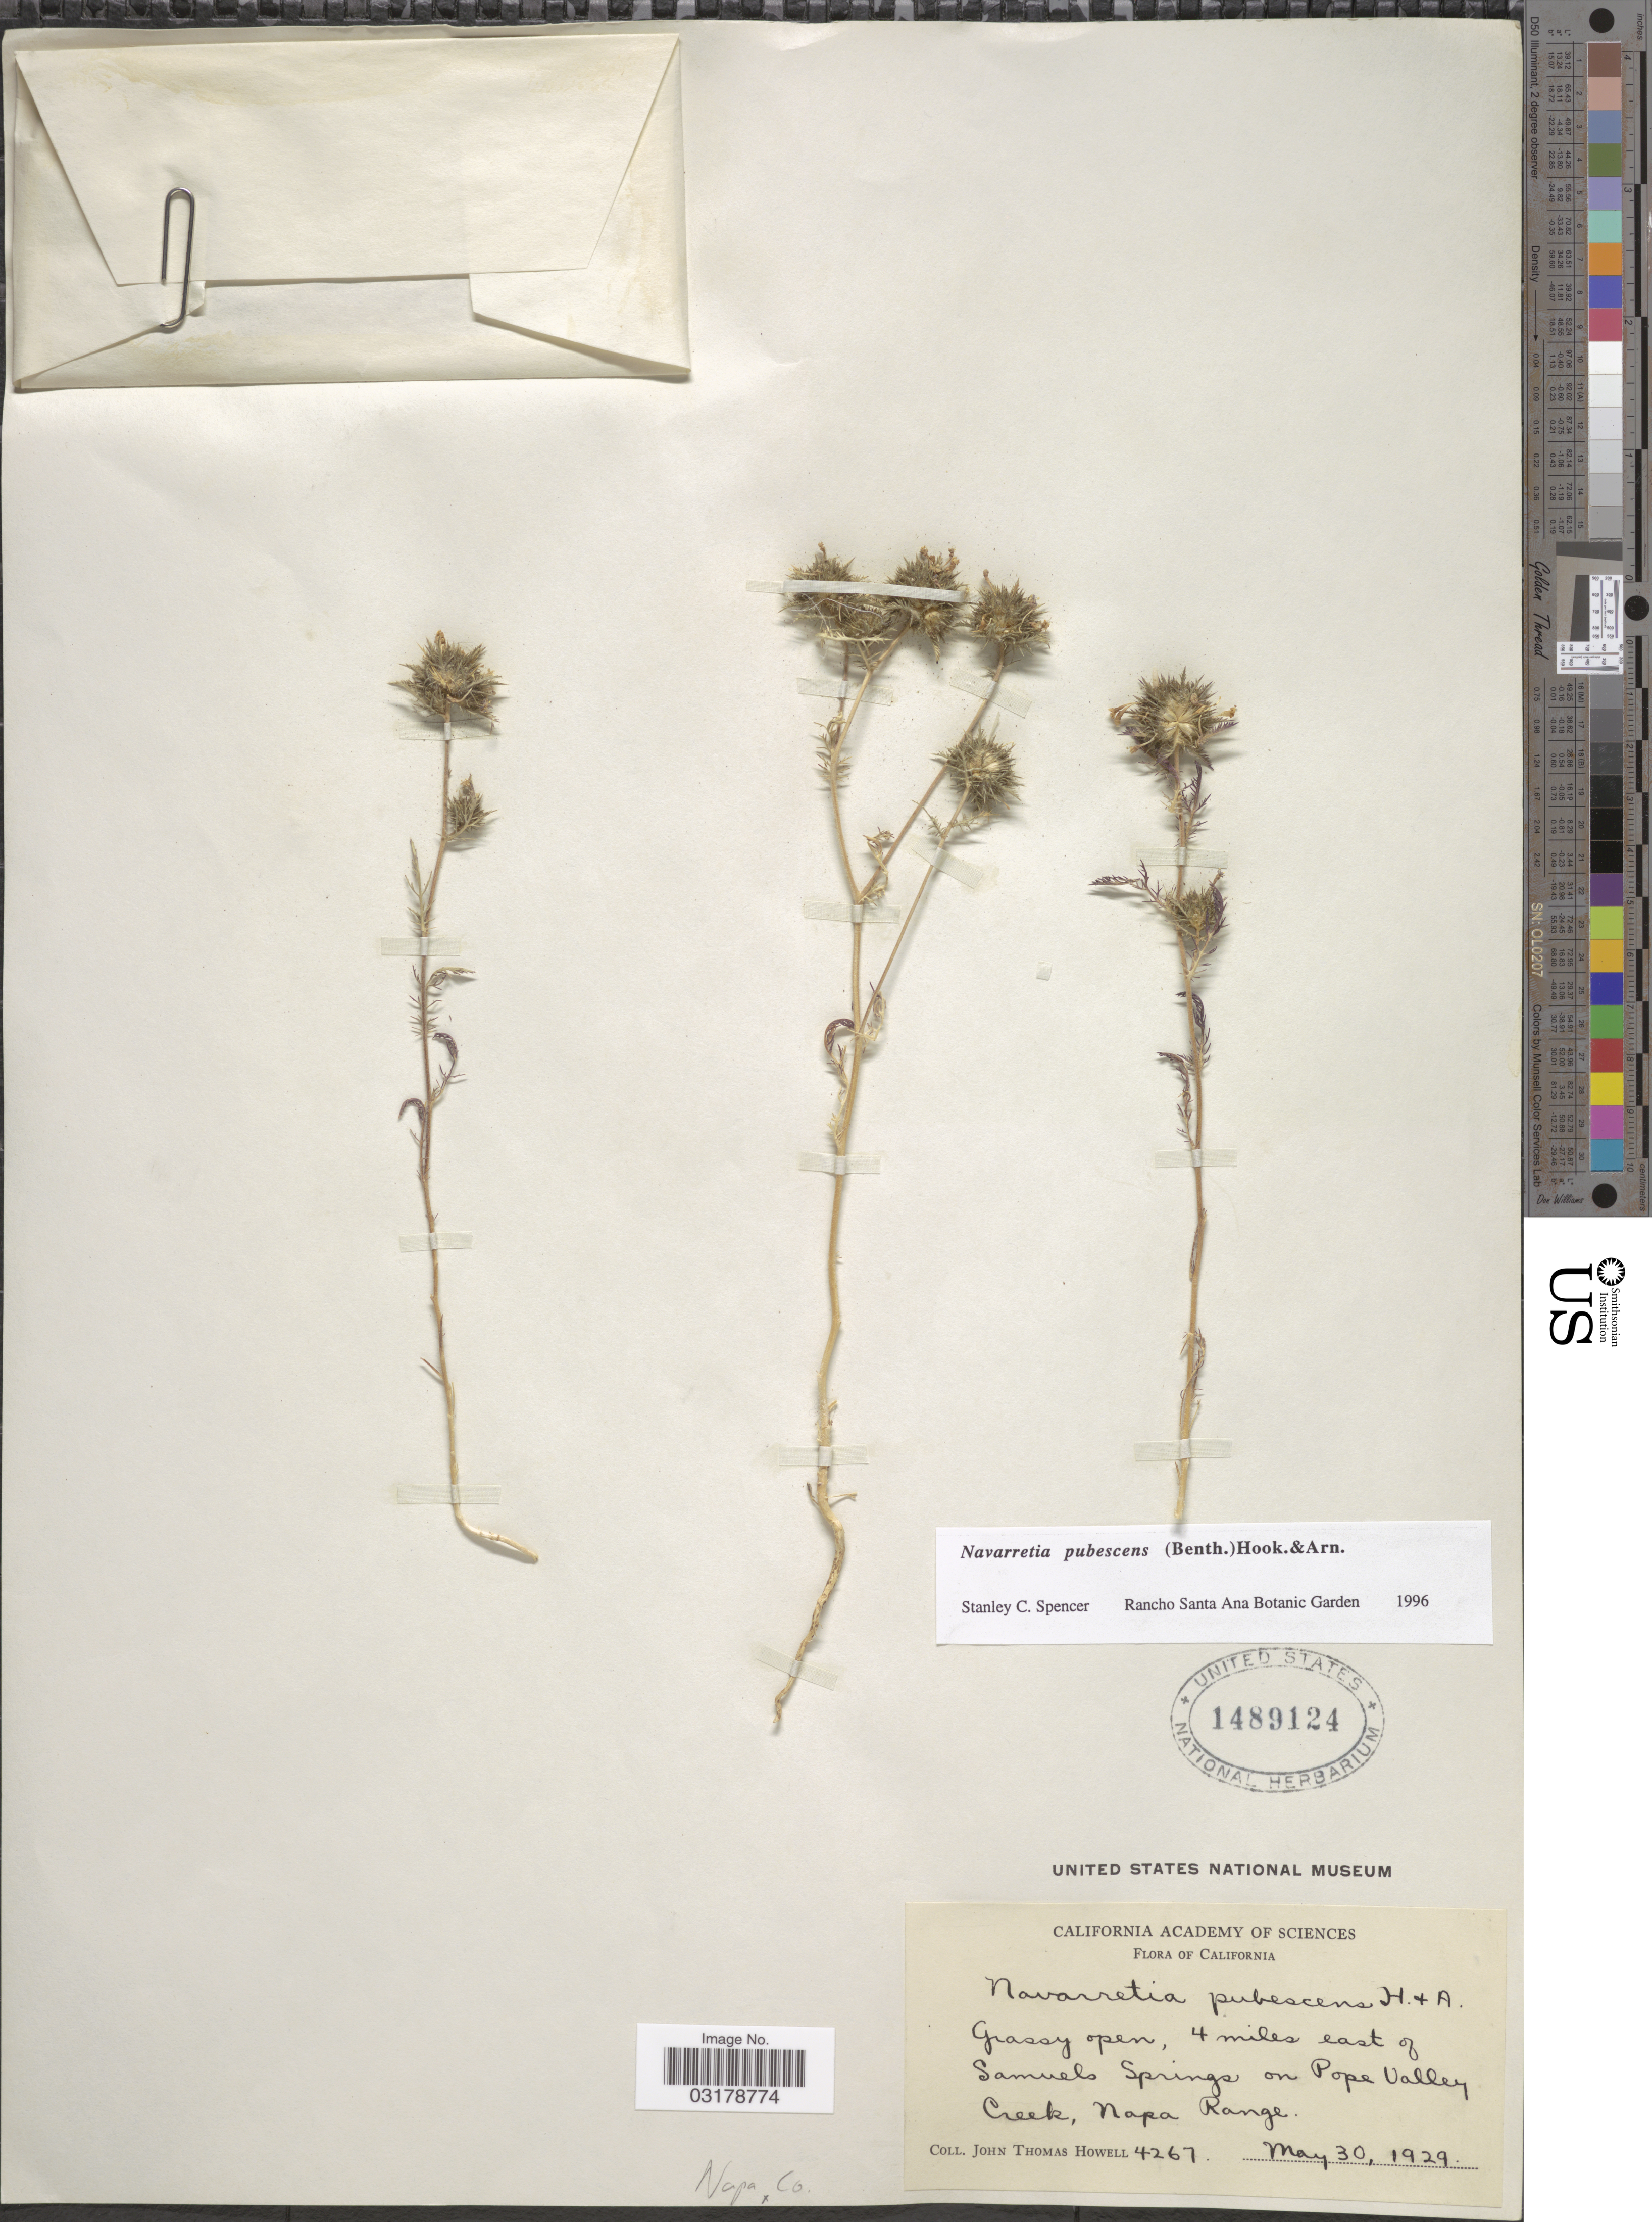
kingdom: Plantae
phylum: Tracheophyta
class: Magnoliopsida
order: Ericales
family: Polemoniaceae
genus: Navarretia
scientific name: Navarretia pubescens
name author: (Benth.) Hook. & Arn.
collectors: J. T. Howell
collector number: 4267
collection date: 1929-05-30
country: United States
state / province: California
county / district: Napa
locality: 4 miles east of Samuels Springs on Pope Valley Creek, Napa Range. Napa Co.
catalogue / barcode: US 1489124